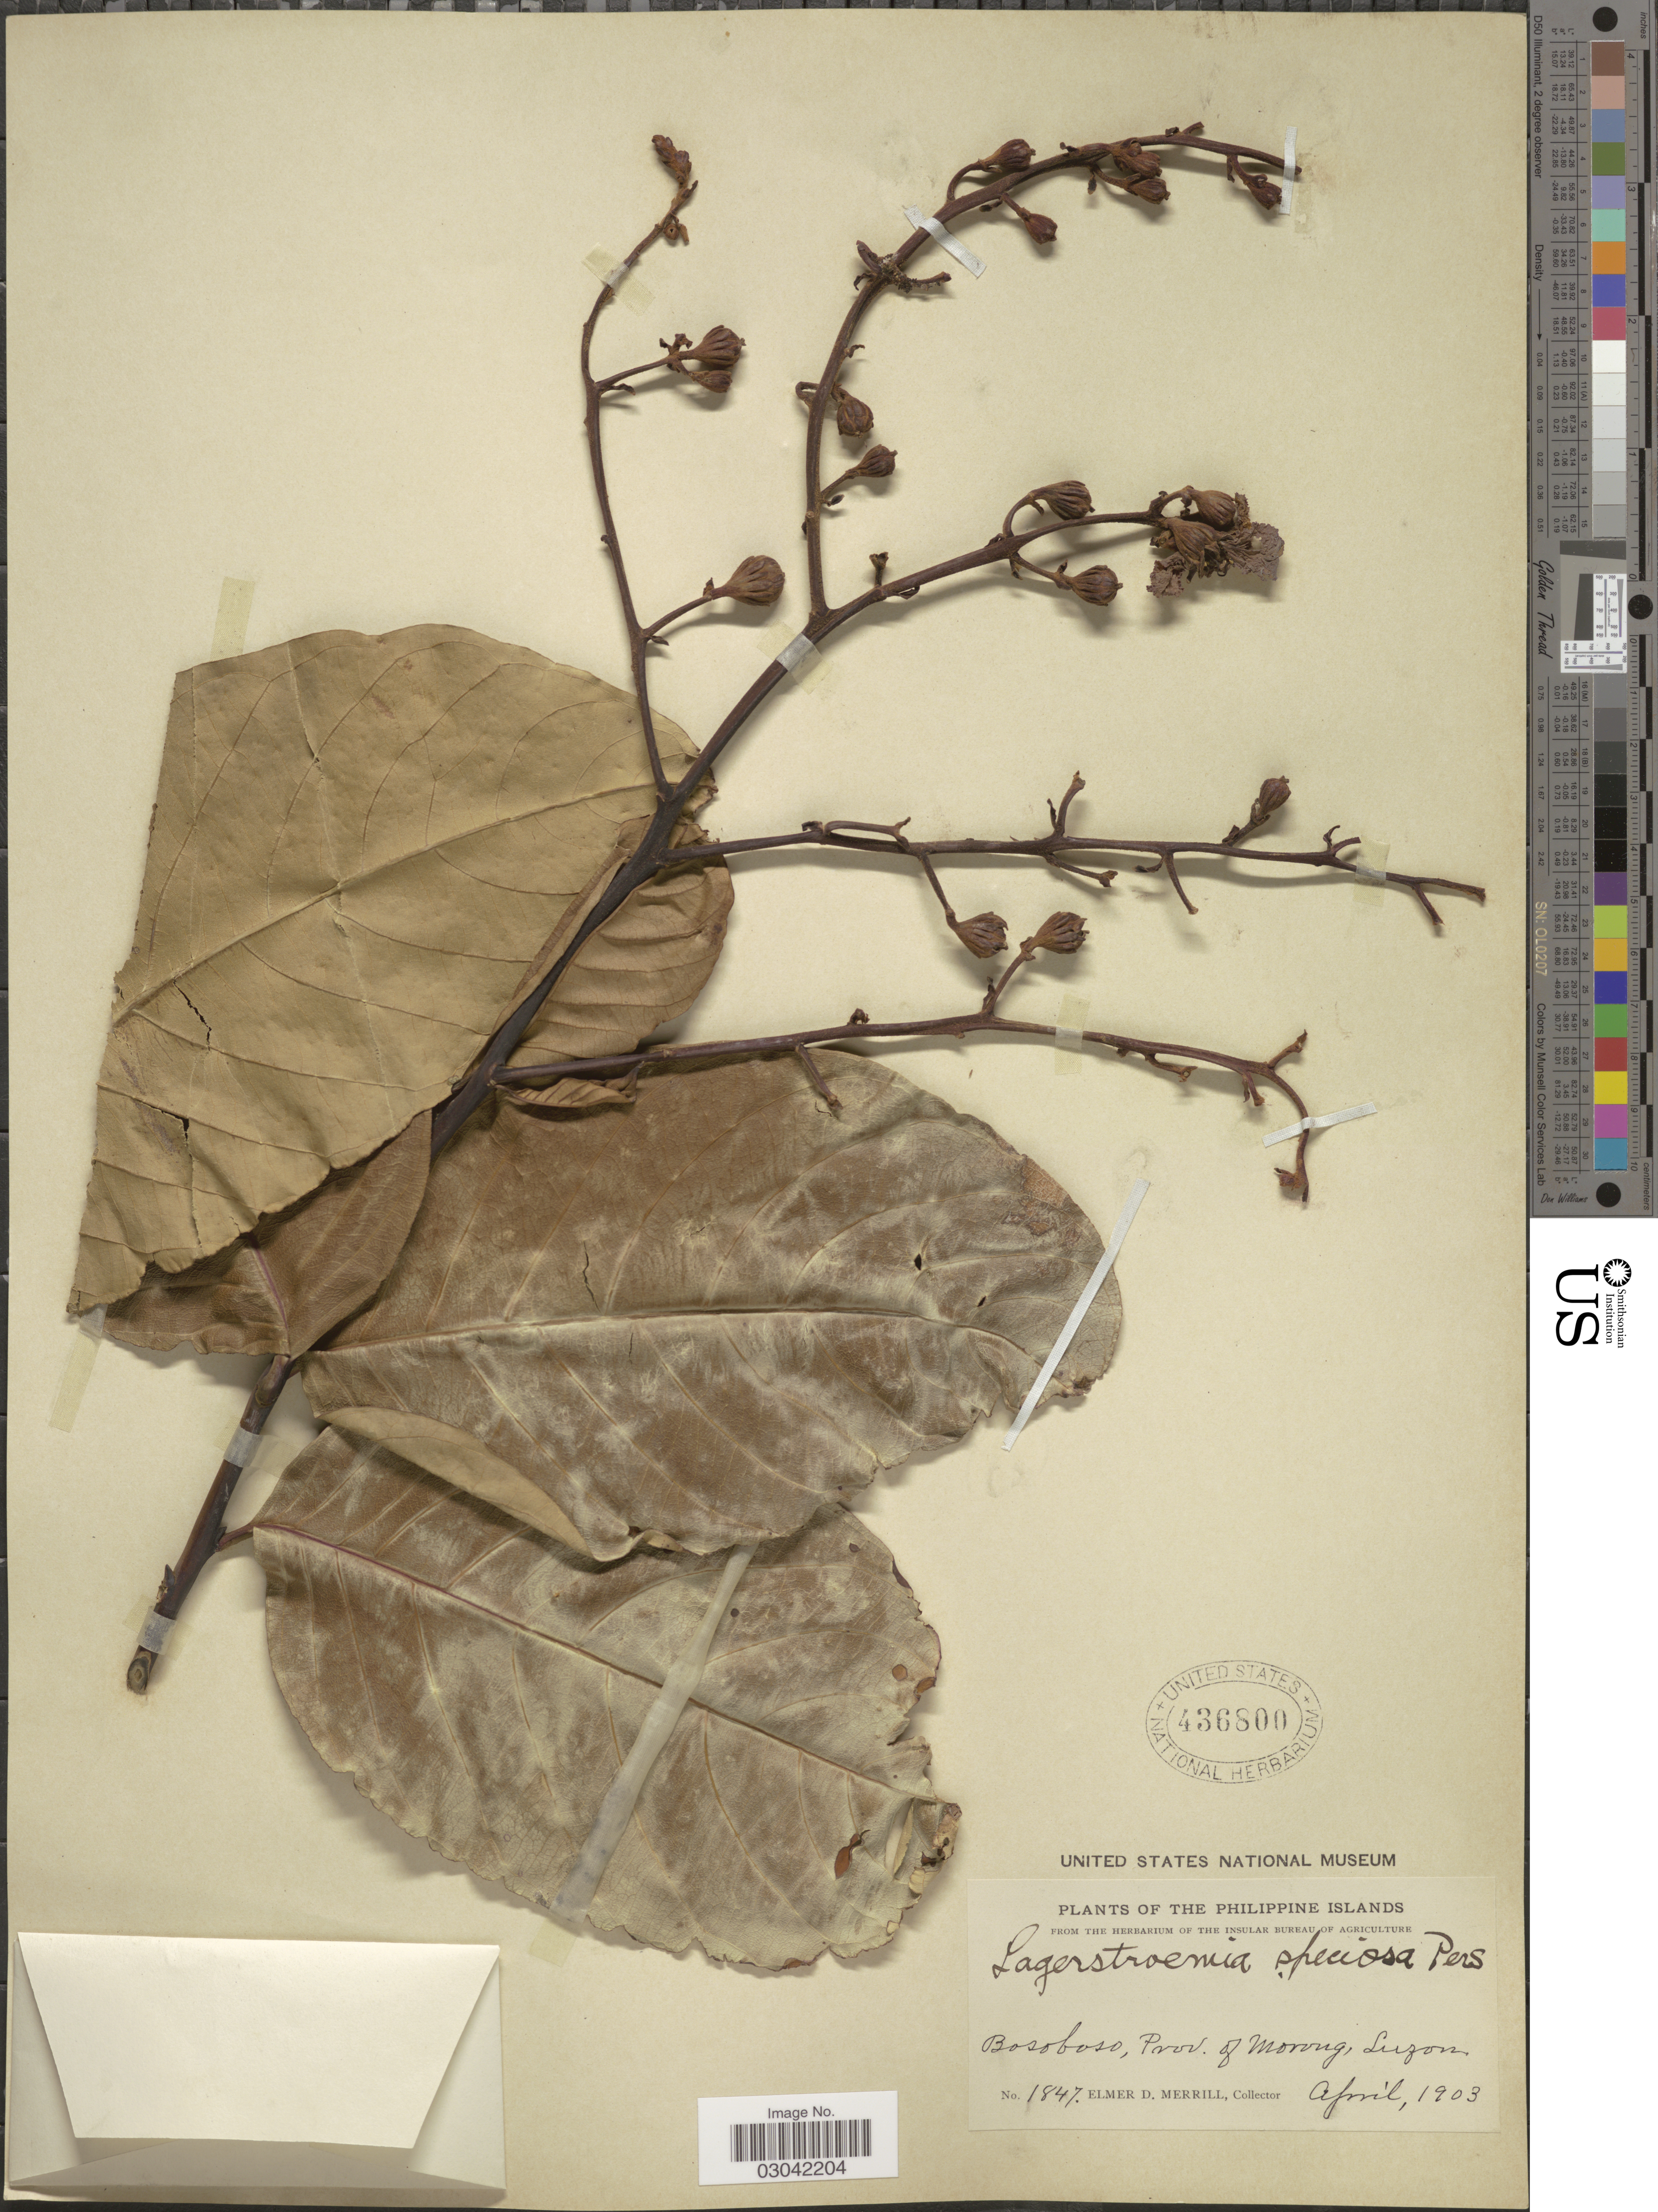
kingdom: Plantae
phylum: Tracheophyta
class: Magnoliopsida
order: Myrtales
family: Lythraceae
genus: Lagerstroemia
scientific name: Lagerstroemia speciosa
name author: (L.) Pers.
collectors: E. D. Merrill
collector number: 1847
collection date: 1903-04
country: Philippines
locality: Bosoboso, Prov. of Morong, Luzon.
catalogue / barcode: US 436800